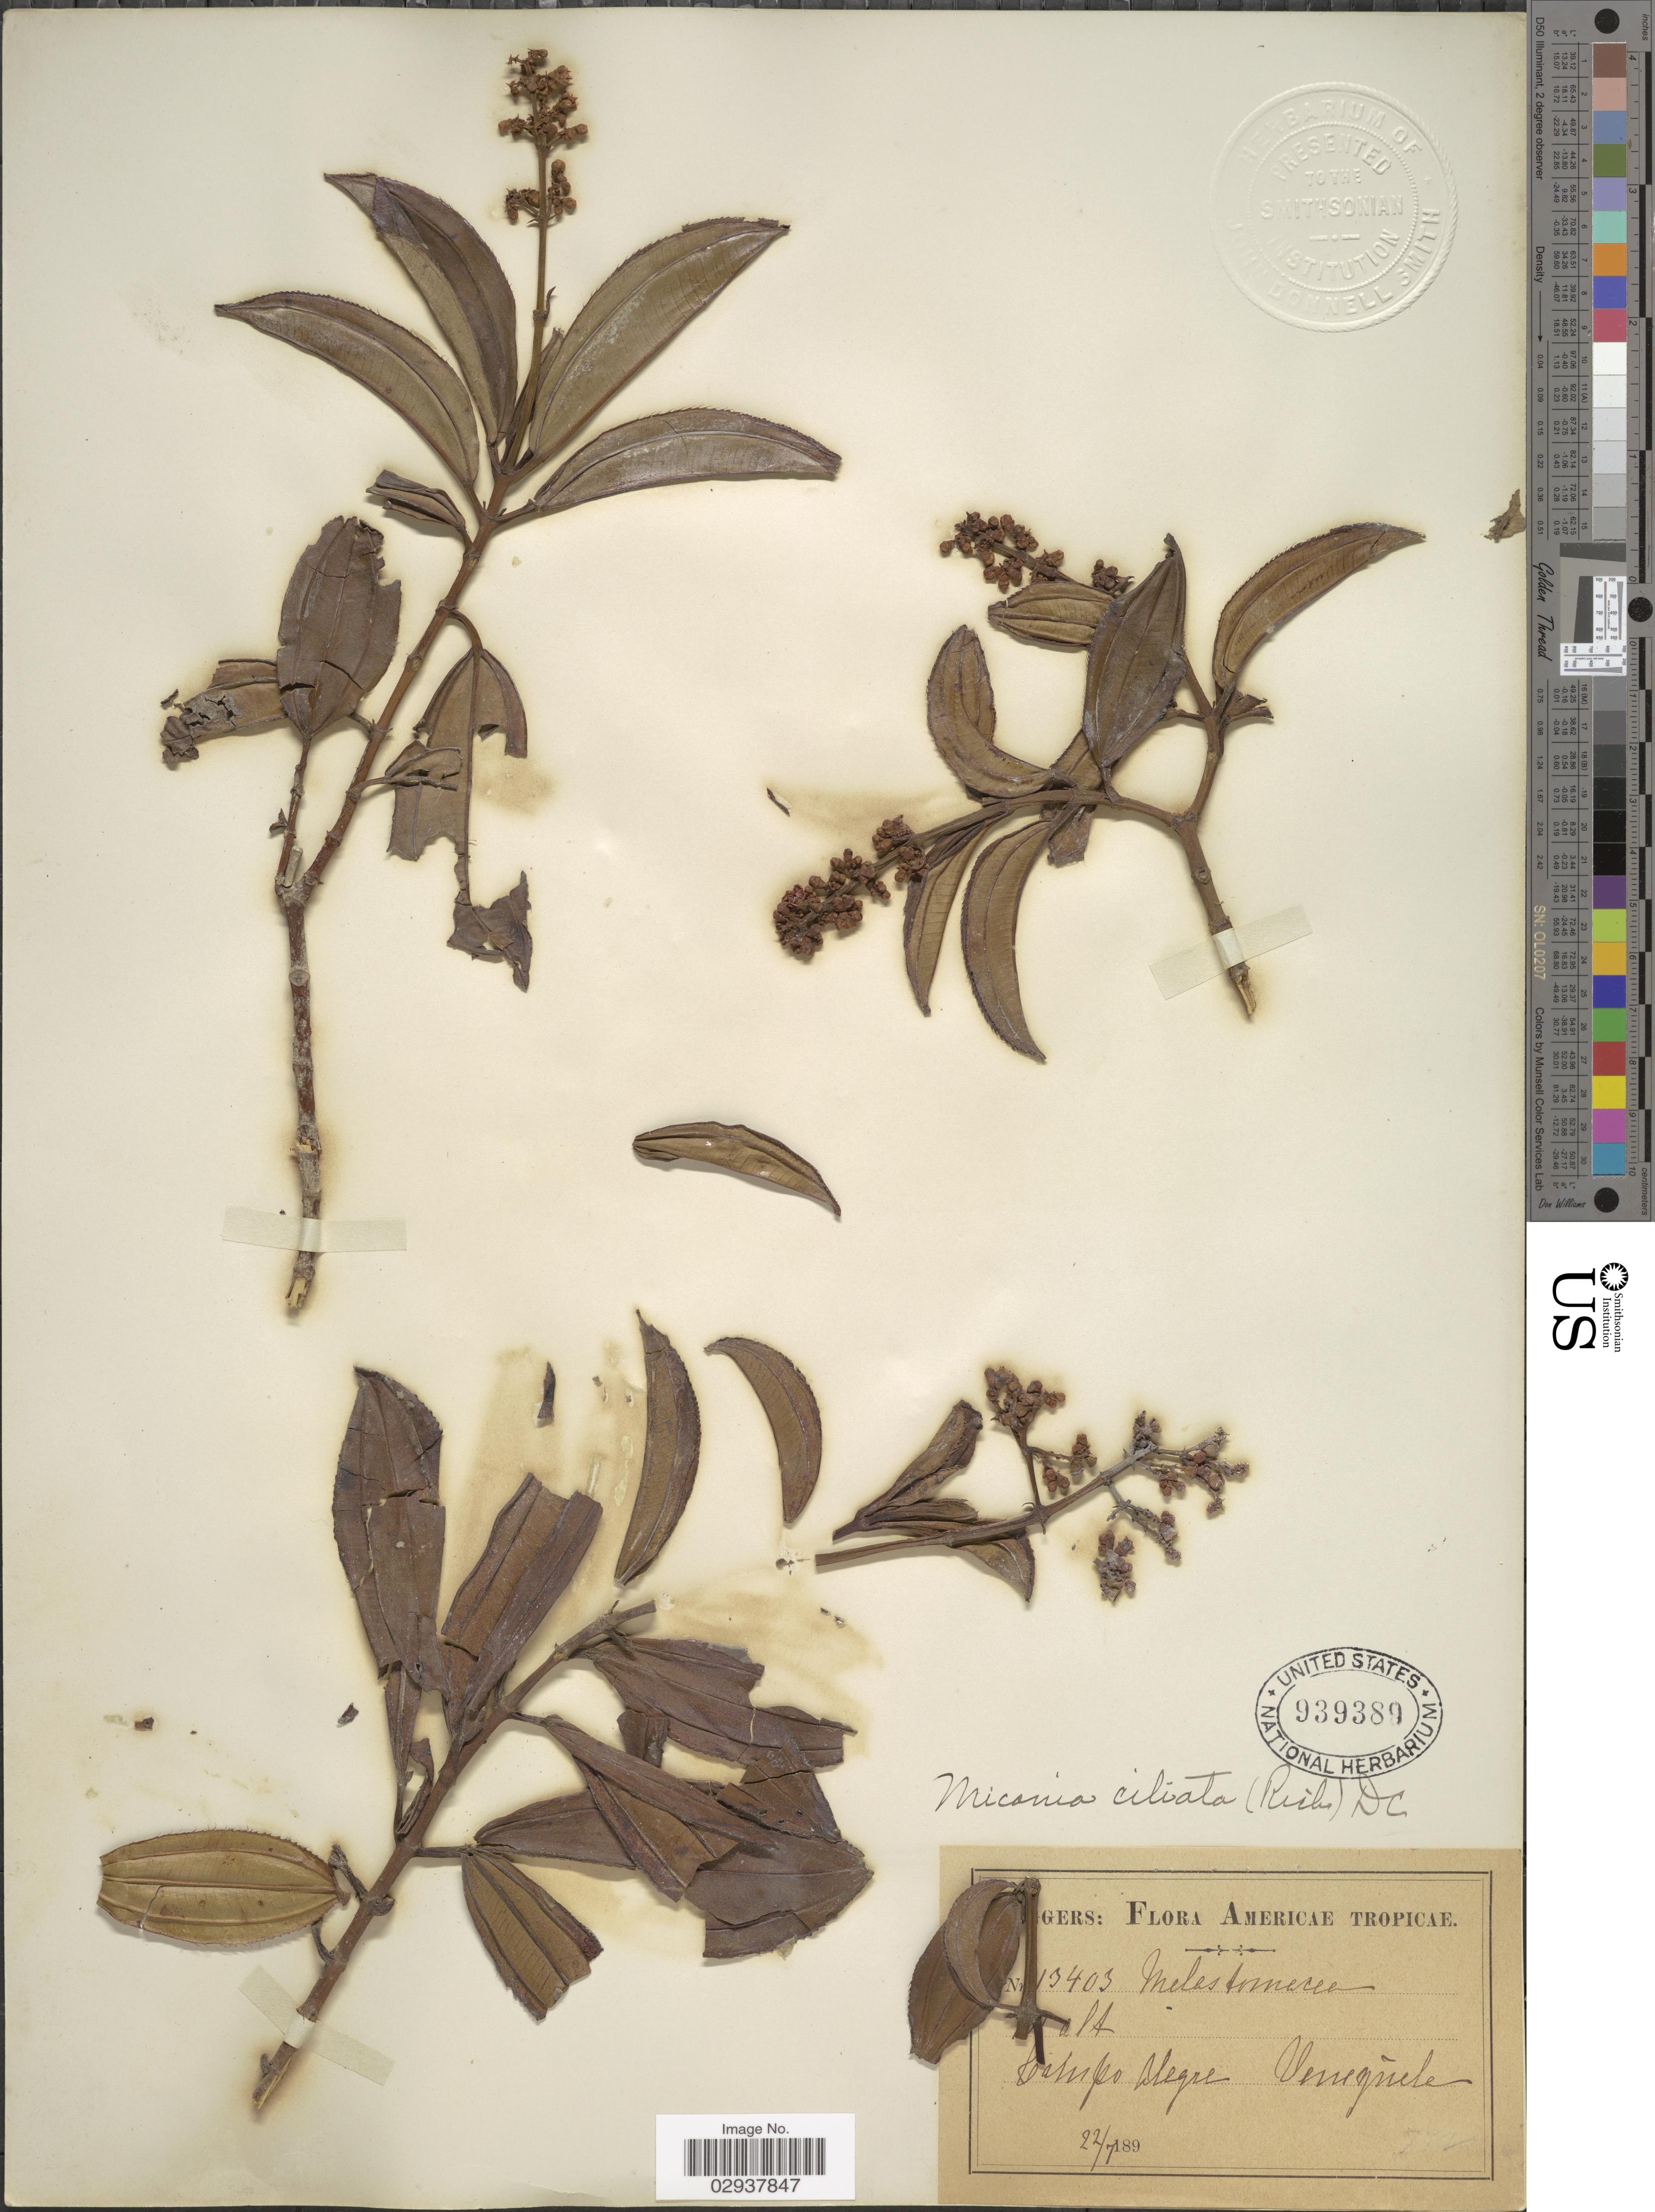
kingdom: Plantae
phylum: Tracheophyta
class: Magnoliopsida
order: Myrtales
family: Melastomataceae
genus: Miconia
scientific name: Miconia ciliata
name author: (Rich.) DC.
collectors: -. Eggers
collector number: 13403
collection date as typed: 22/7/189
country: Venezuela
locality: Americae Tropicae. Campo Alegre.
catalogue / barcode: US 939389